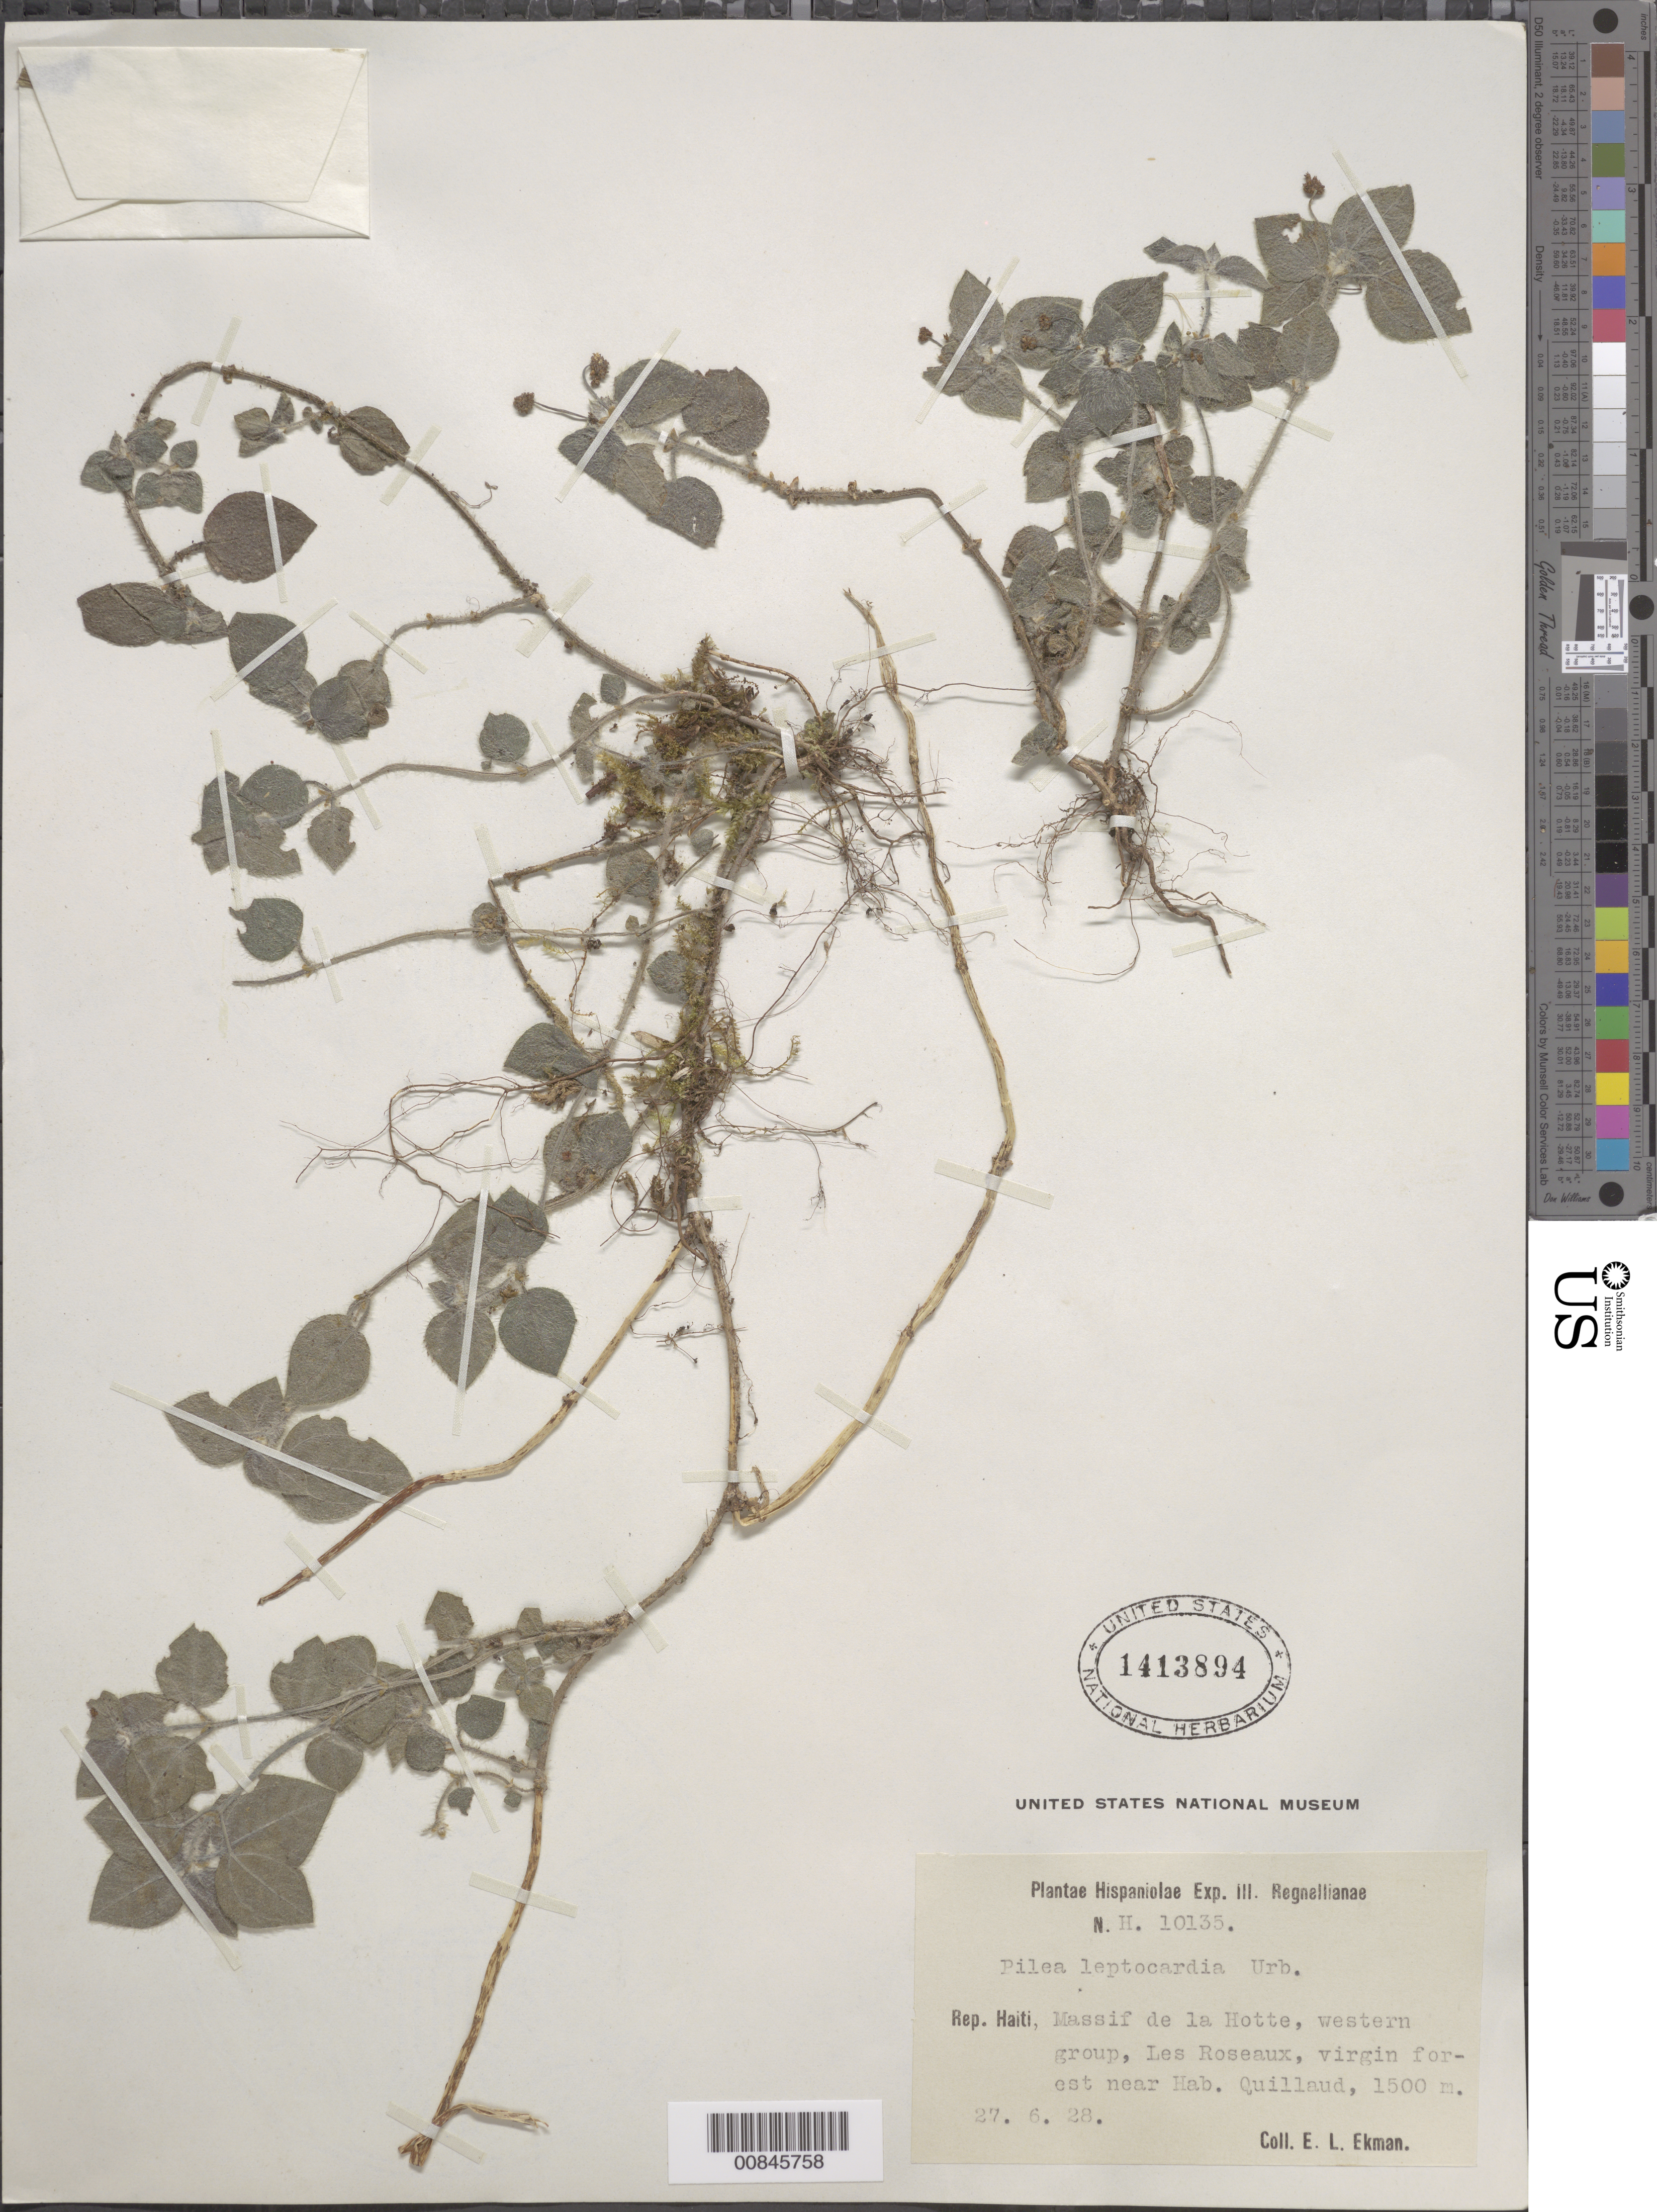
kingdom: Plantae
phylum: Tracheophyta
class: Magnoliopsida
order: Rosales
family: Urticaceae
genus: Pilea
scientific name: Pilea leptocardia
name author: Urb.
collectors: E. L. Ekman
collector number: H 10135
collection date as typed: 27 Jun 1928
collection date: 1928-06-27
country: Haiti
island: Hispaniola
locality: Massif de la Hotte, western group, Les Roseaux, virgin forest near Hab. Quillaud.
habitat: Virgin forest.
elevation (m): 1500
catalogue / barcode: US 1413894